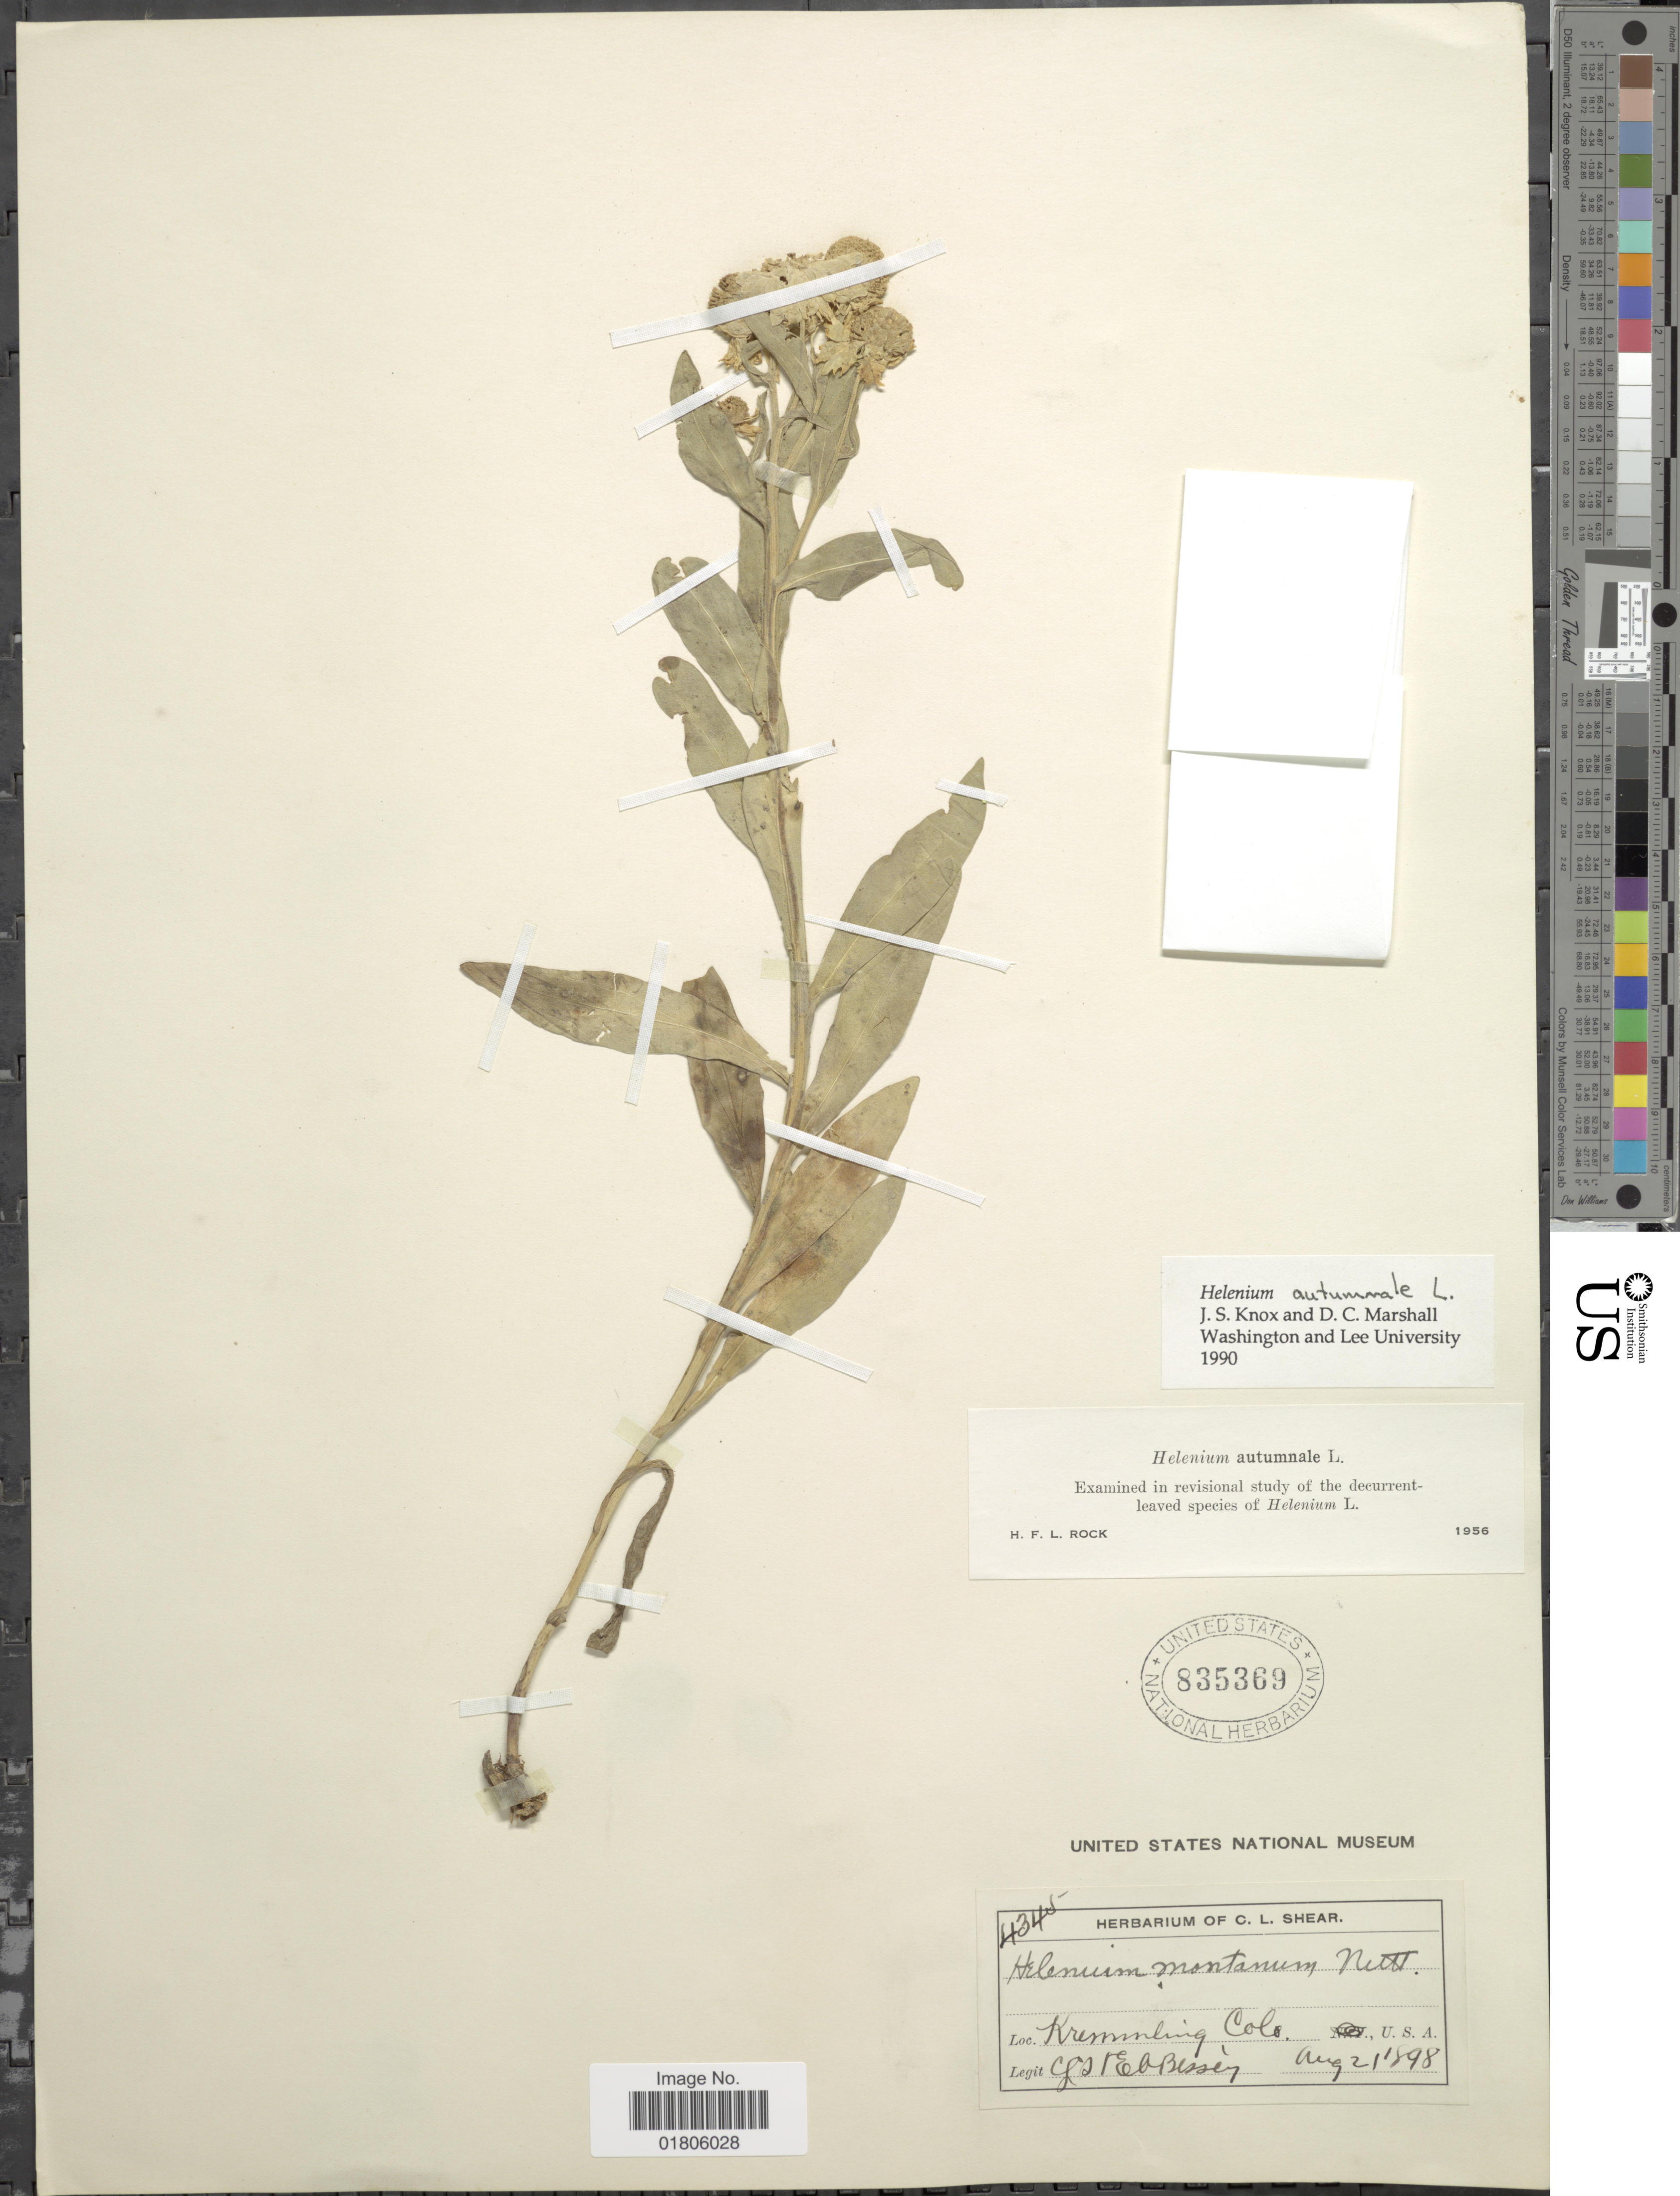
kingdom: Plantae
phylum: Tracheophyta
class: Magnoliopsida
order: Asterales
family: Asteraceae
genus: Helenium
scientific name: Helenium autumnale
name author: L.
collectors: C. L. Shear & E. A. Bessey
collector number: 4345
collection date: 1898-08-21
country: United States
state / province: Colorado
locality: Kremmling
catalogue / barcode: US 835369